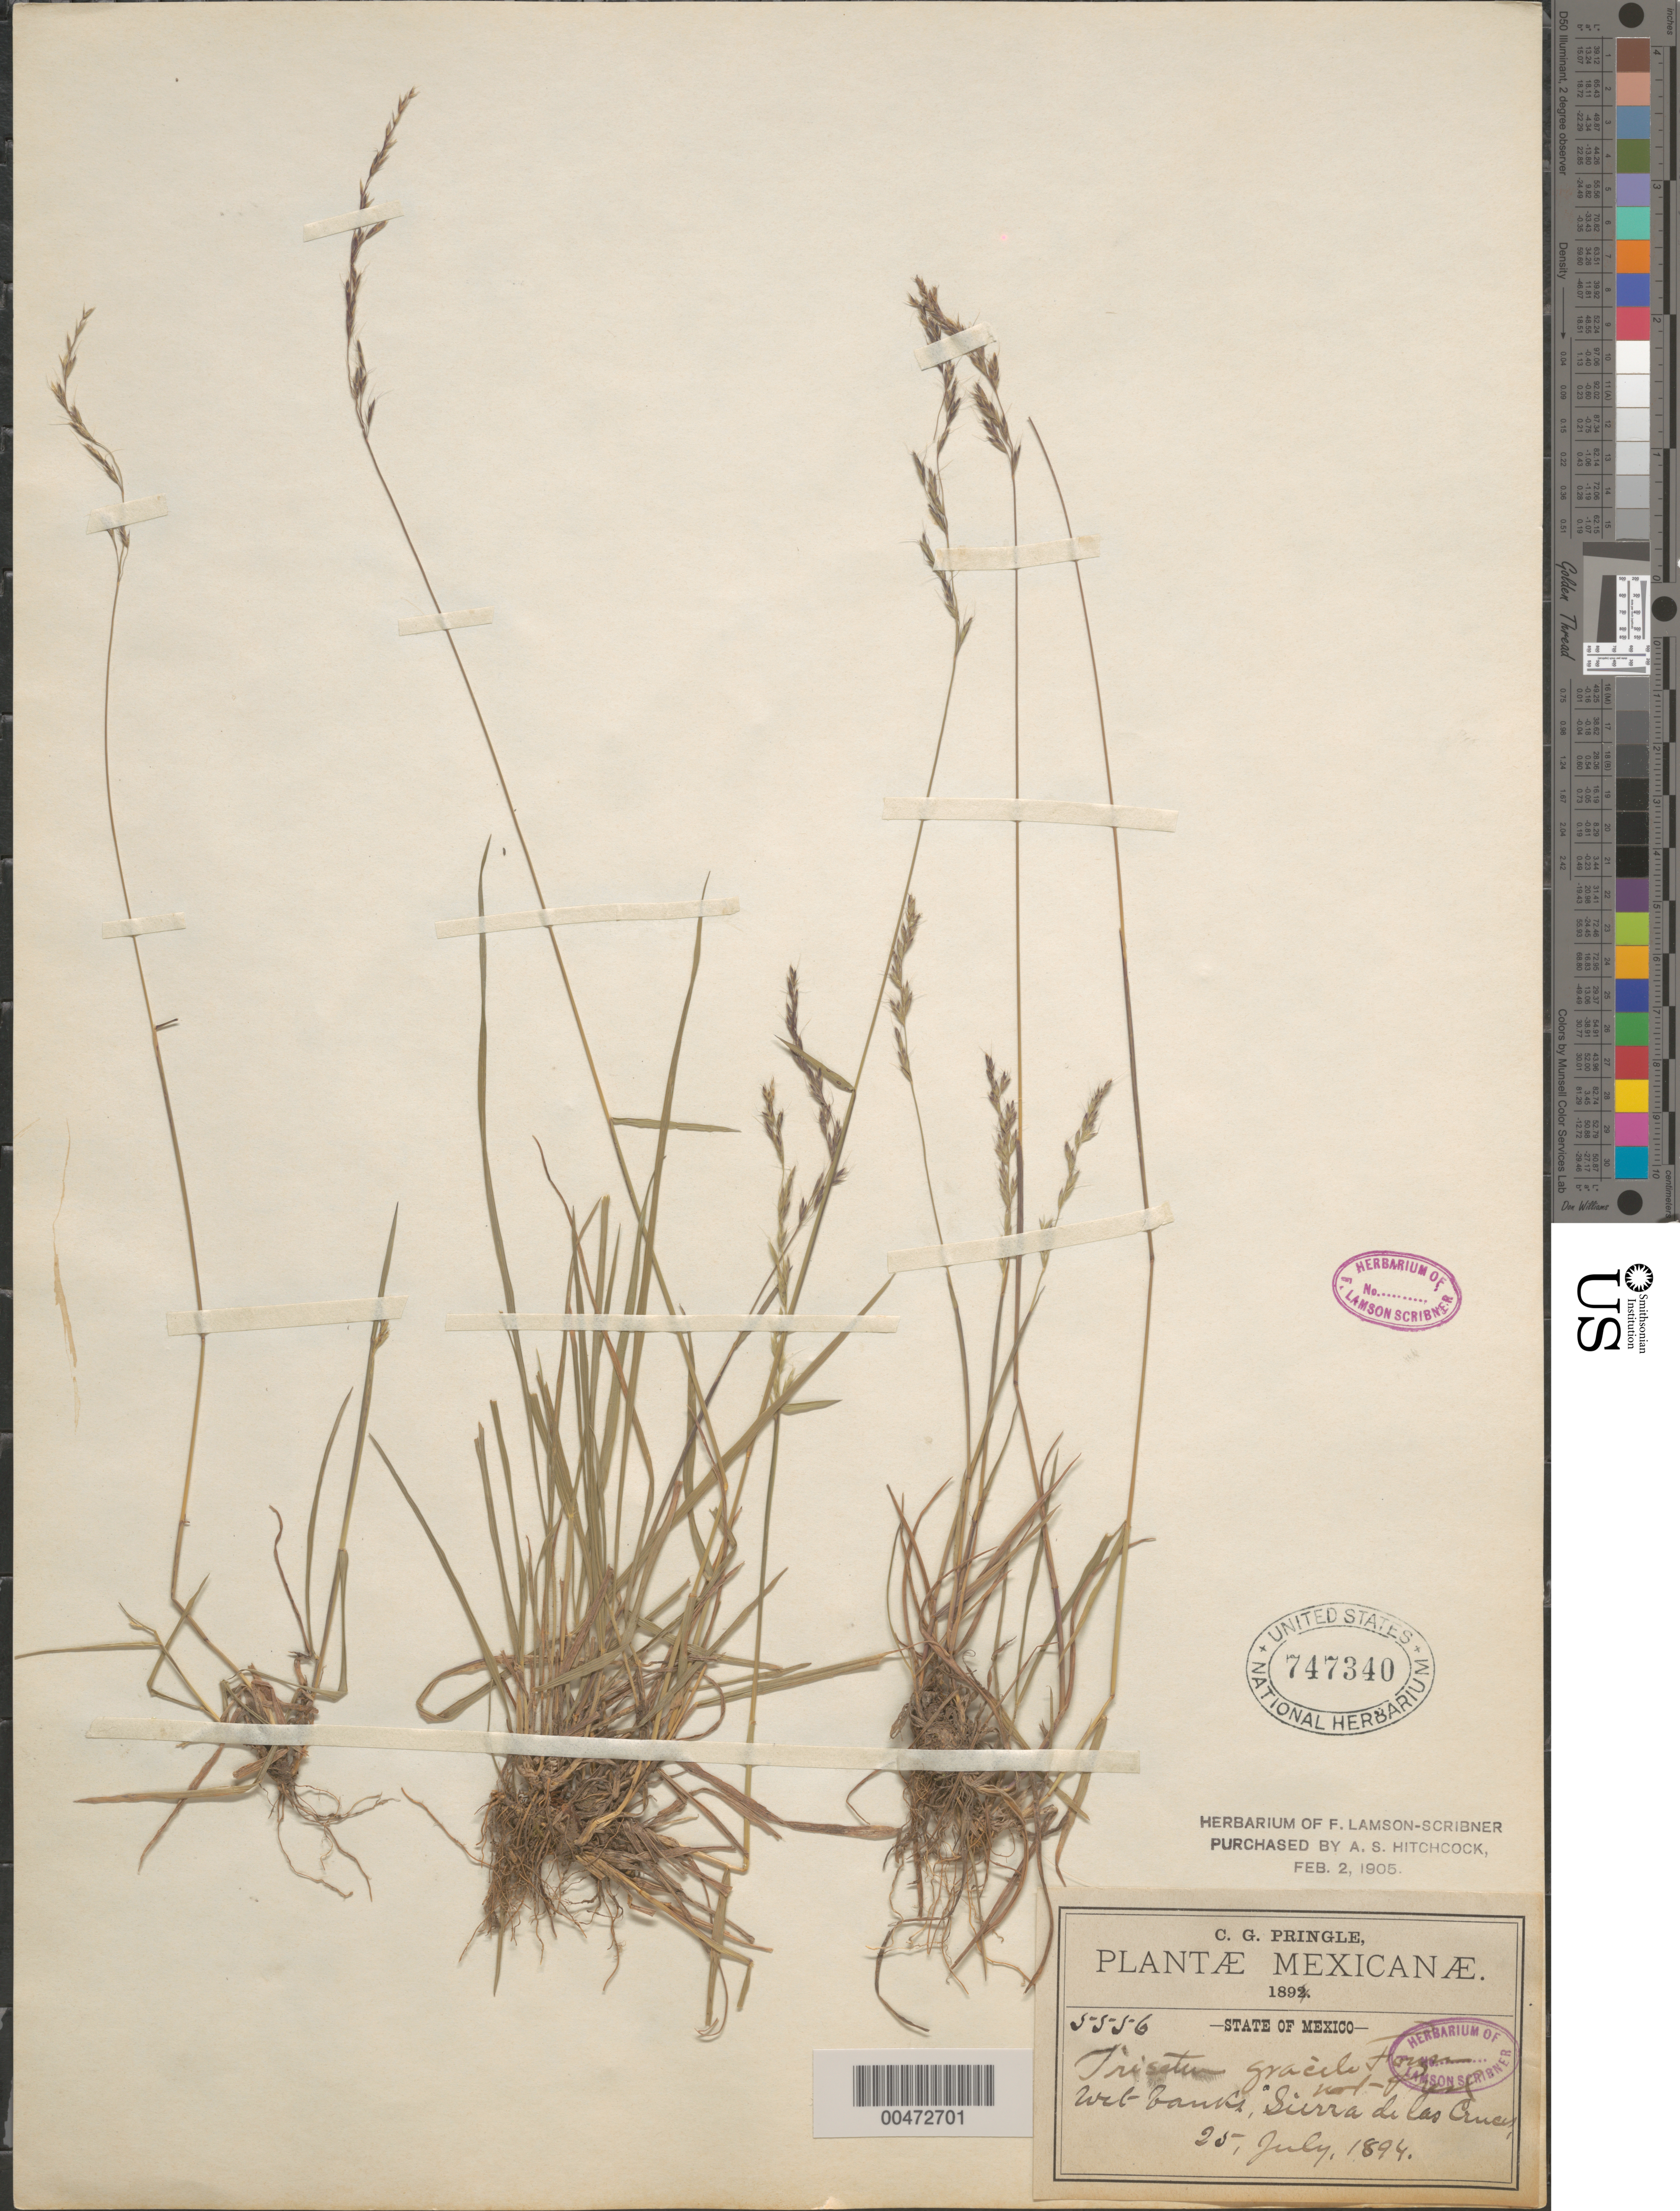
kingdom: Plantae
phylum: Tracheophyta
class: Liliopsida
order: Poales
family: Poaceae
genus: Peyritschia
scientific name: Peyritschia irazuensis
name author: (Kuntze) P.M. Peterson et al.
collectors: C. G. Pringle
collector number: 5556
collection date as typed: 25 Jul 1894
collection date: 1894-07-25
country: Mexico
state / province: México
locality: Sierra de Las Cruces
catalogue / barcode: US 747340